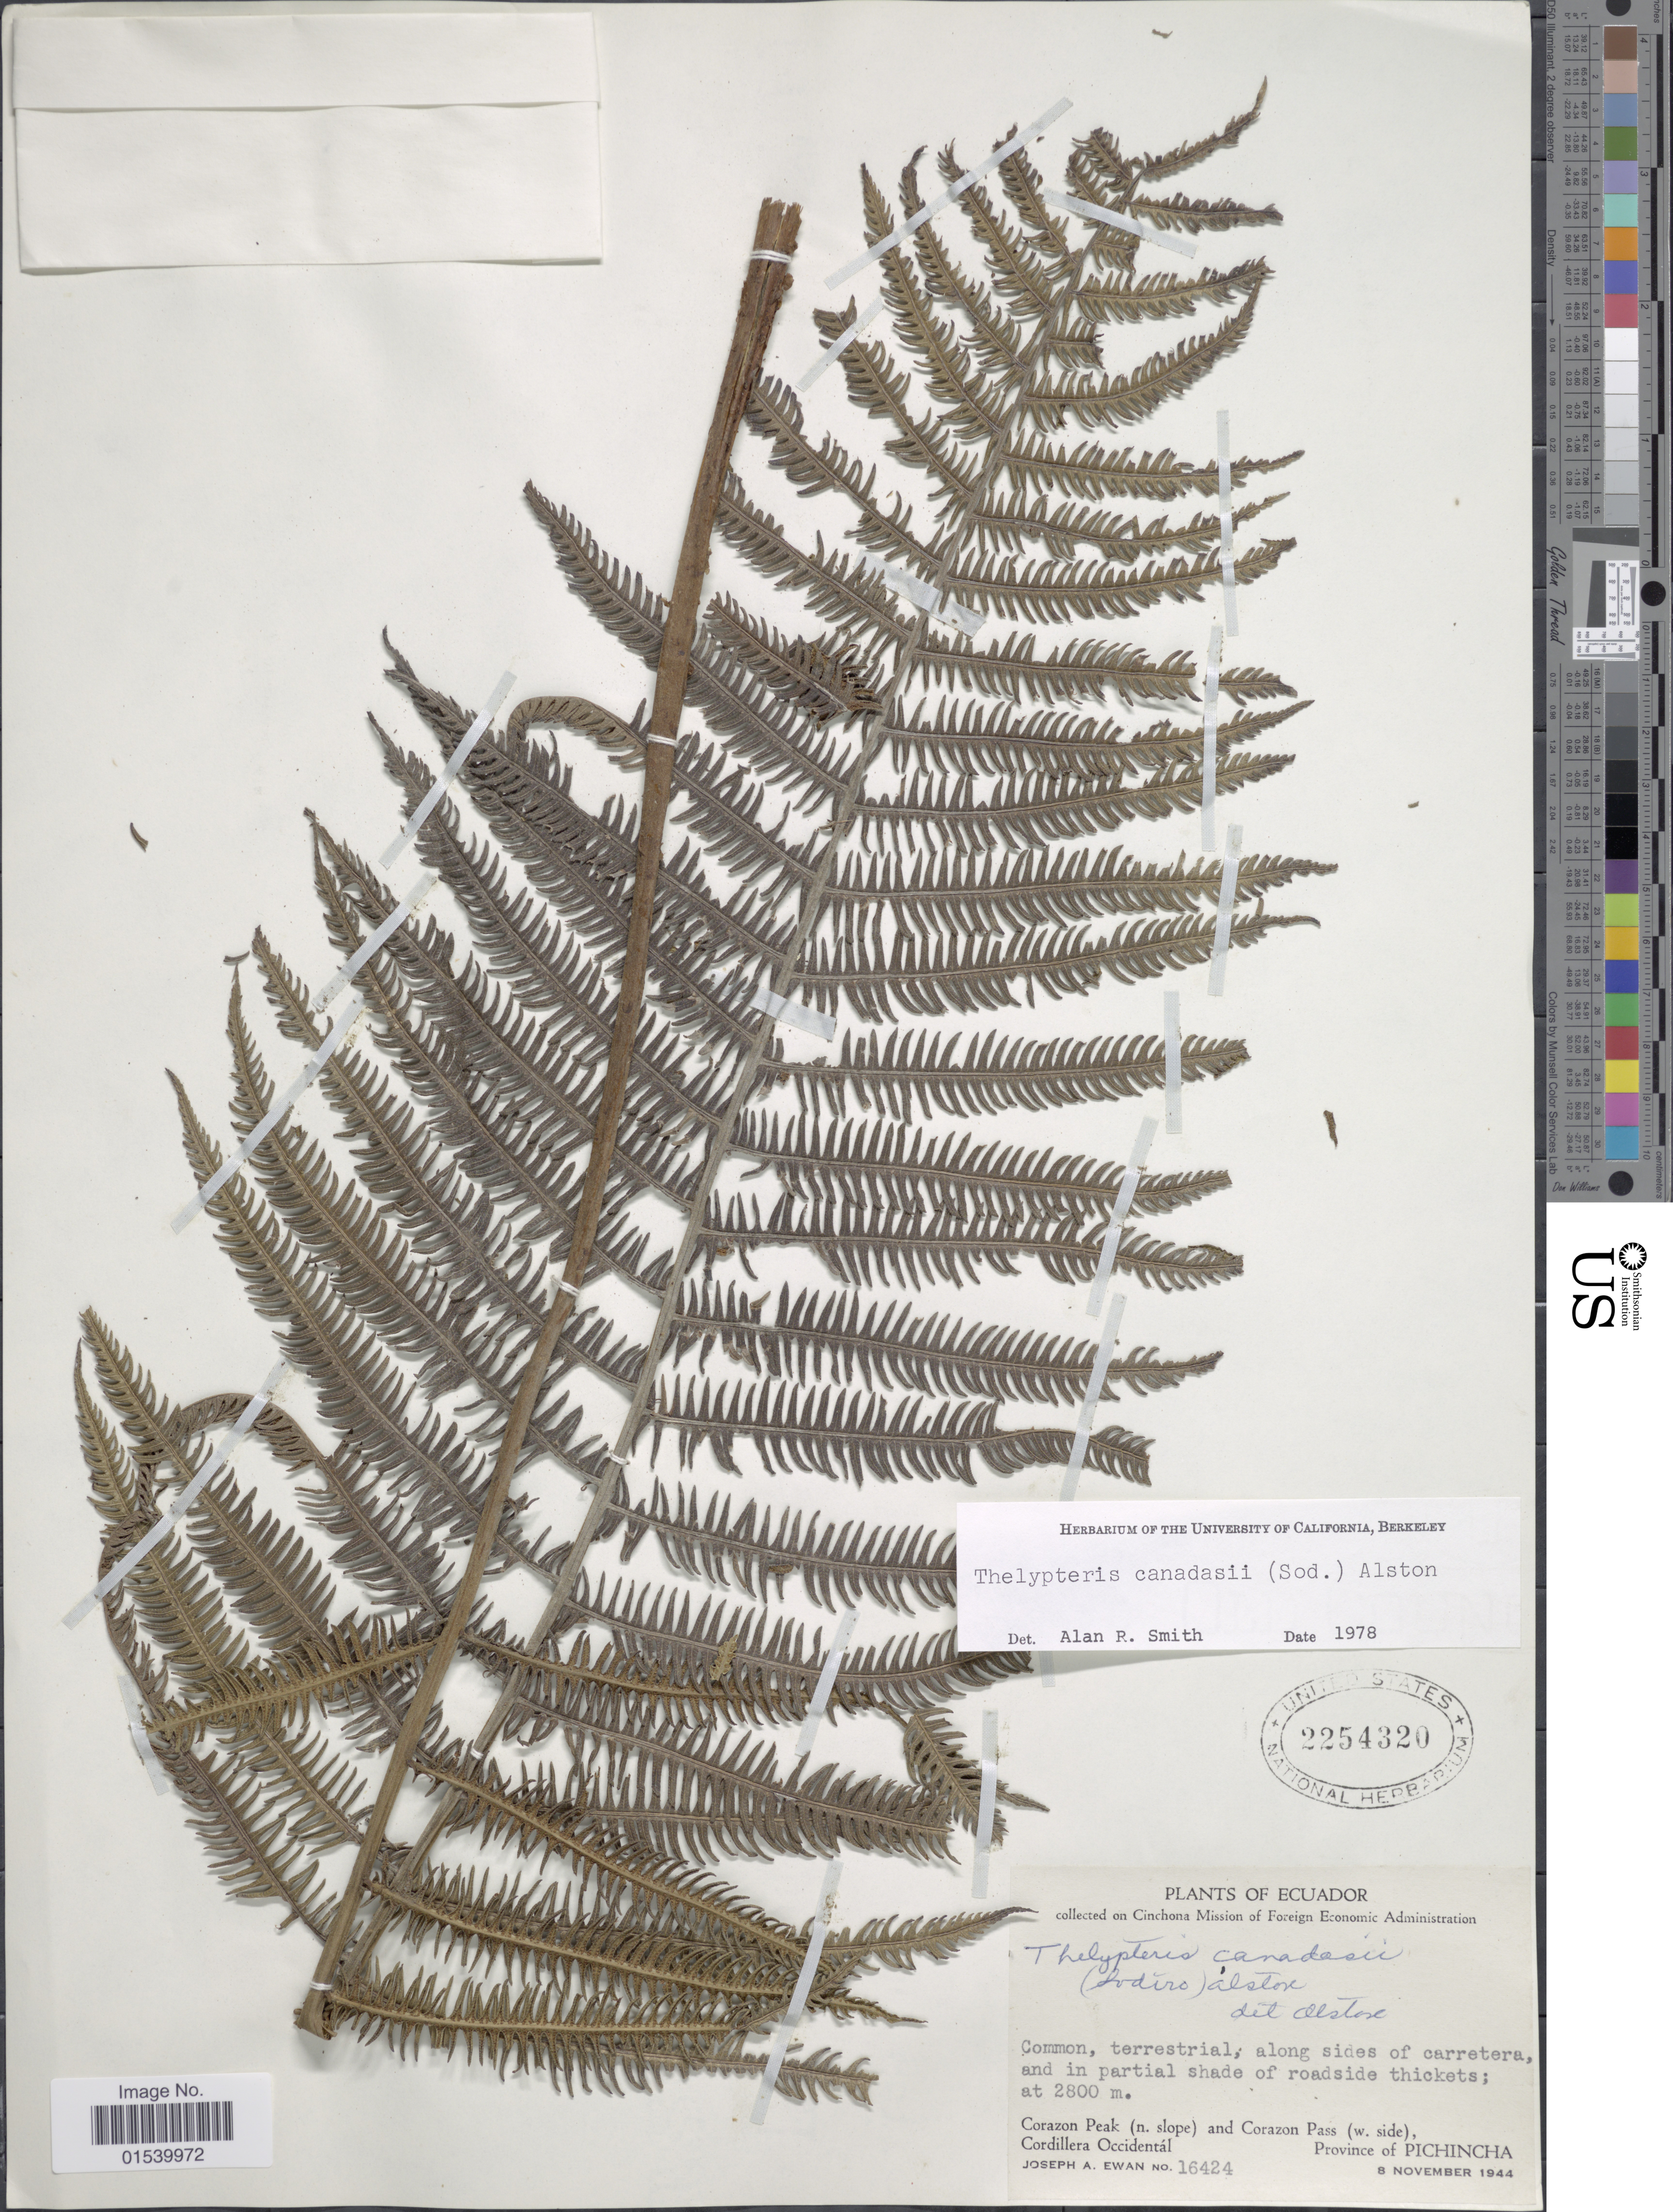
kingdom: Plantae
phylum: Tracheophyta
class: Polypodiopsida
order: Polypodiales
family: Thelypteridaceae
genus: Amauropelta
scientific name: Amauropelta canadasii (Sodiro) comb. nov., ined. 2015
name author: (Sodiro)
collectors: J. A. Ewan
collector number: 16424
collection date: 1944-11-08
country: Ecuador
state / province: Pichincha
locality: Corazon Peak (n.slope) and Corazon Pass (w.side), Cordillera Occidentál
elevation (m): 2800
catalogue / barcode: US 2254320